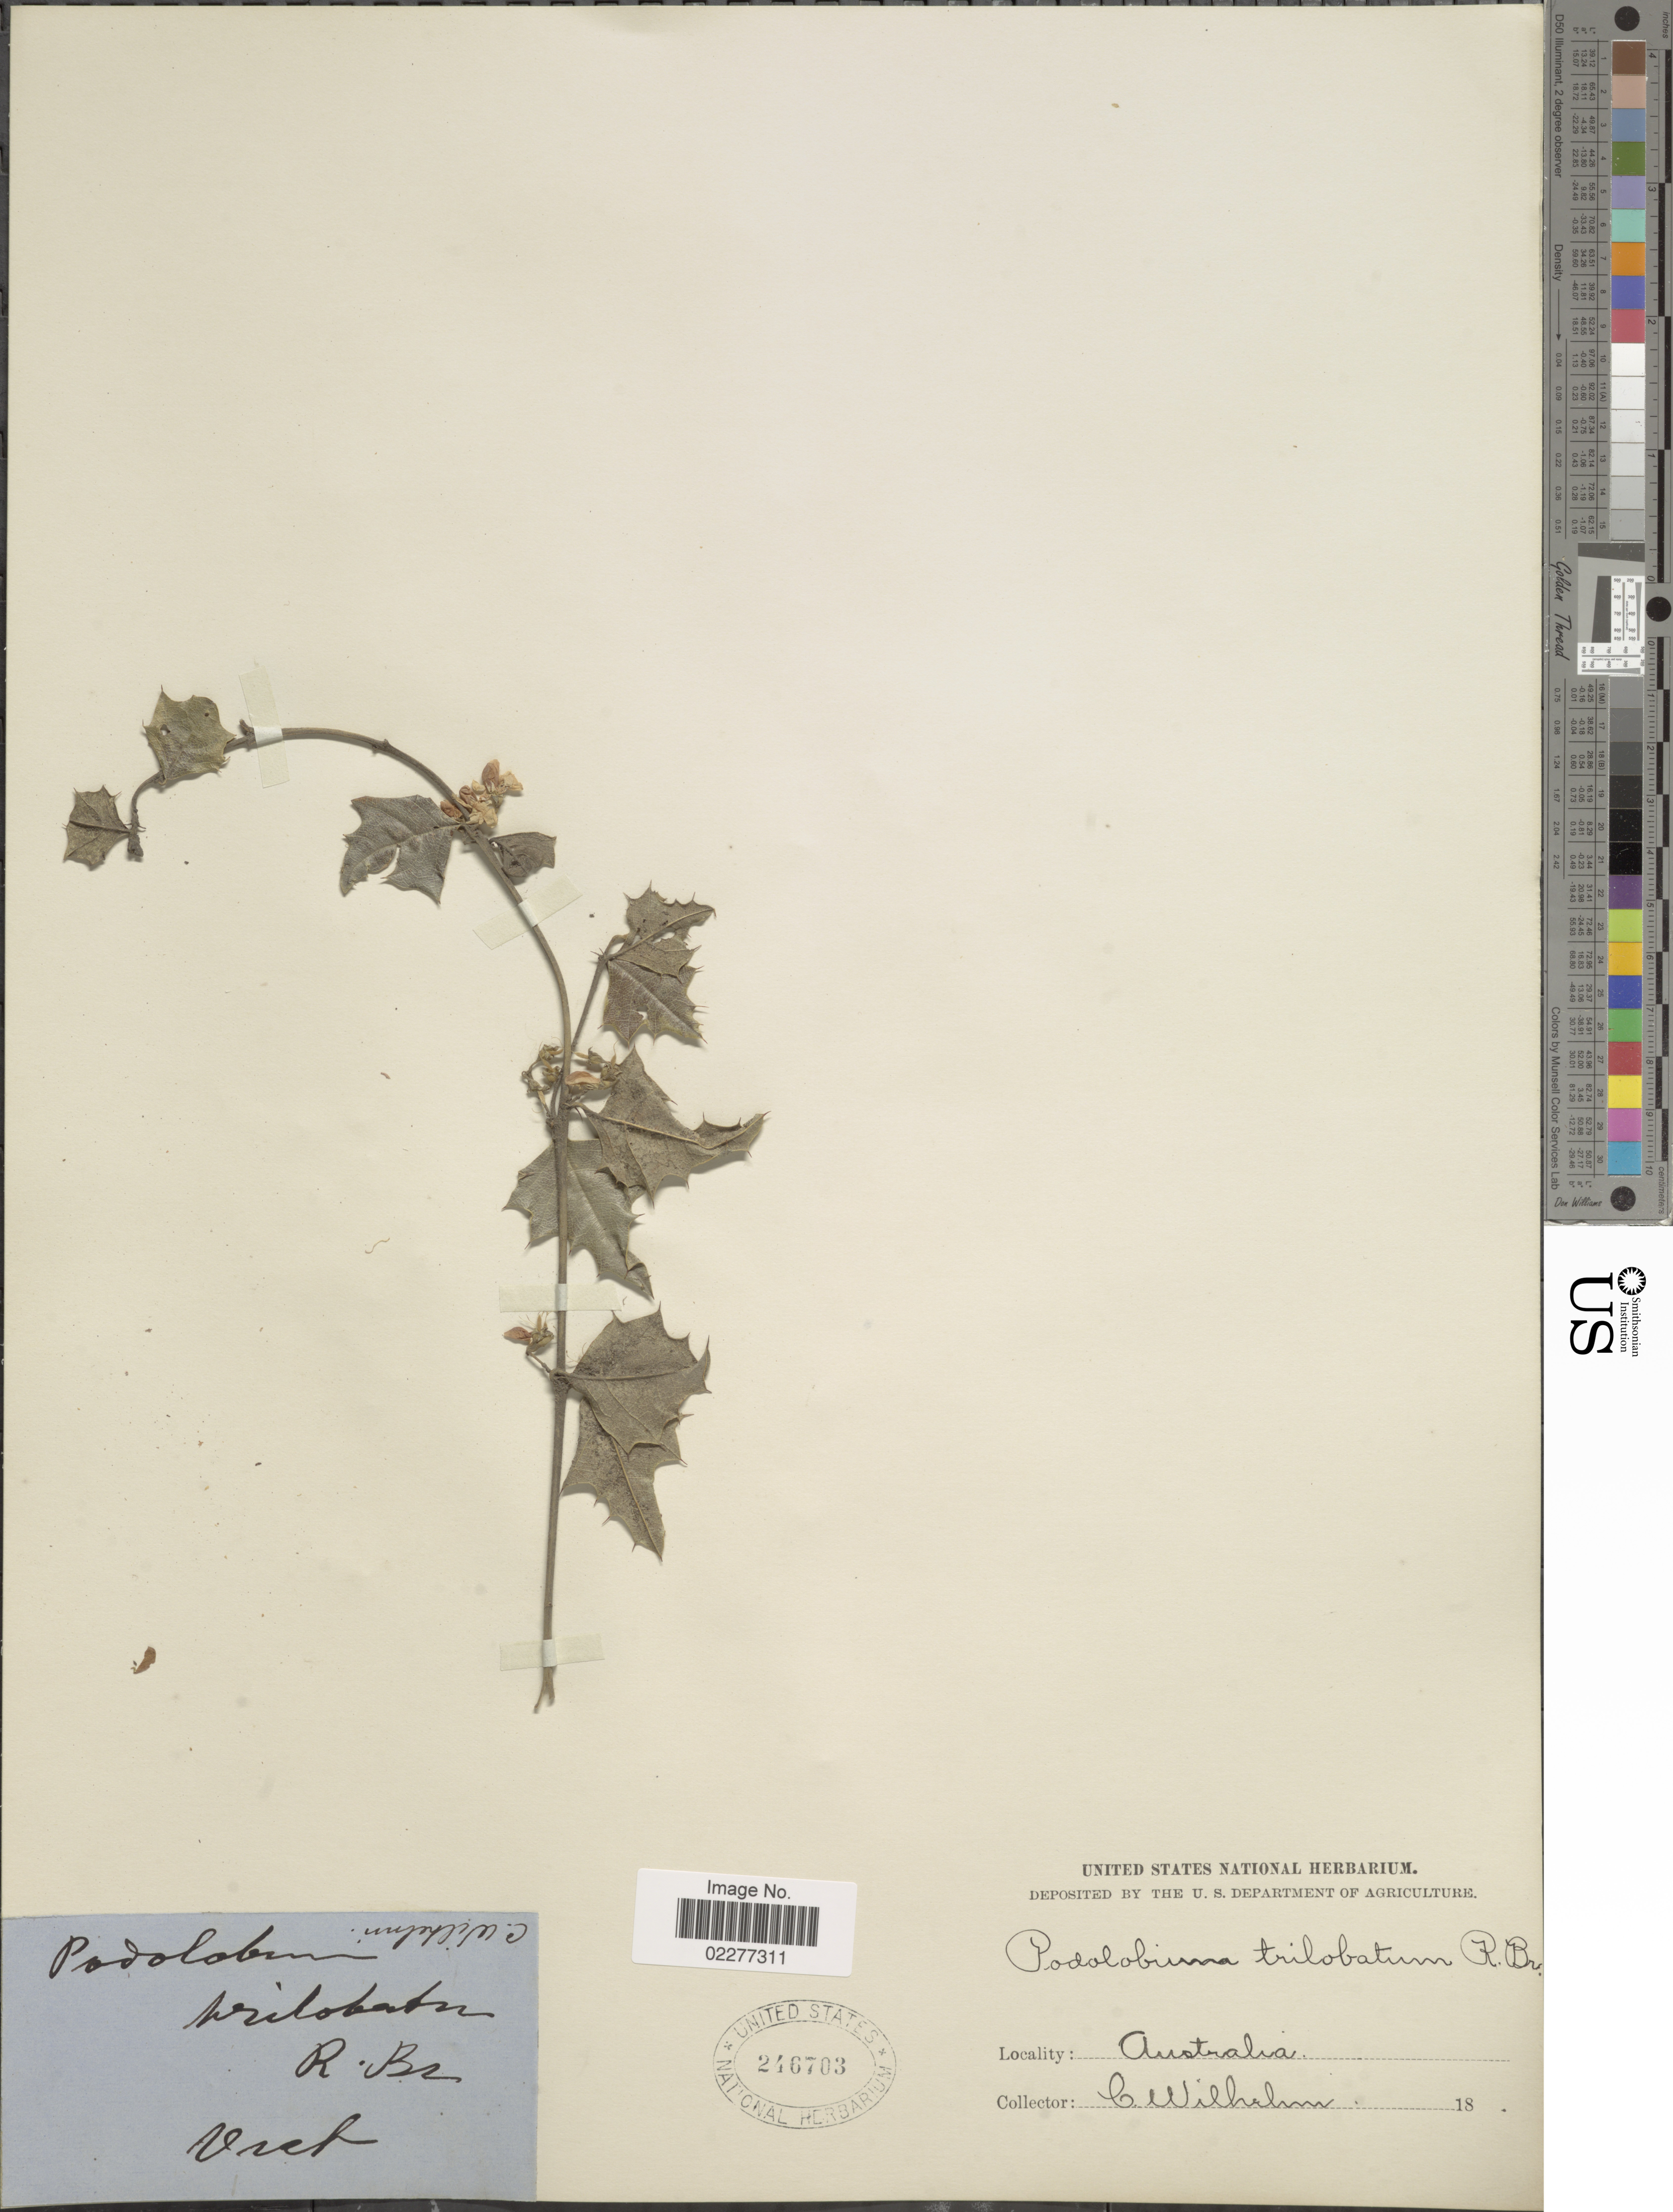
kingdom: Plantae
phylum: Tracheophyta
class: Magnoliopsida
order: Fabales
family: Fabaceae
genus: Oxylobium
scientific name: Oxylobium trilobatum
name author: Benth.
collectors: C. Wilhelm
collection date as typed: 18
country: Australia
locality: Vrat,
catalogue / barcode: US 246703